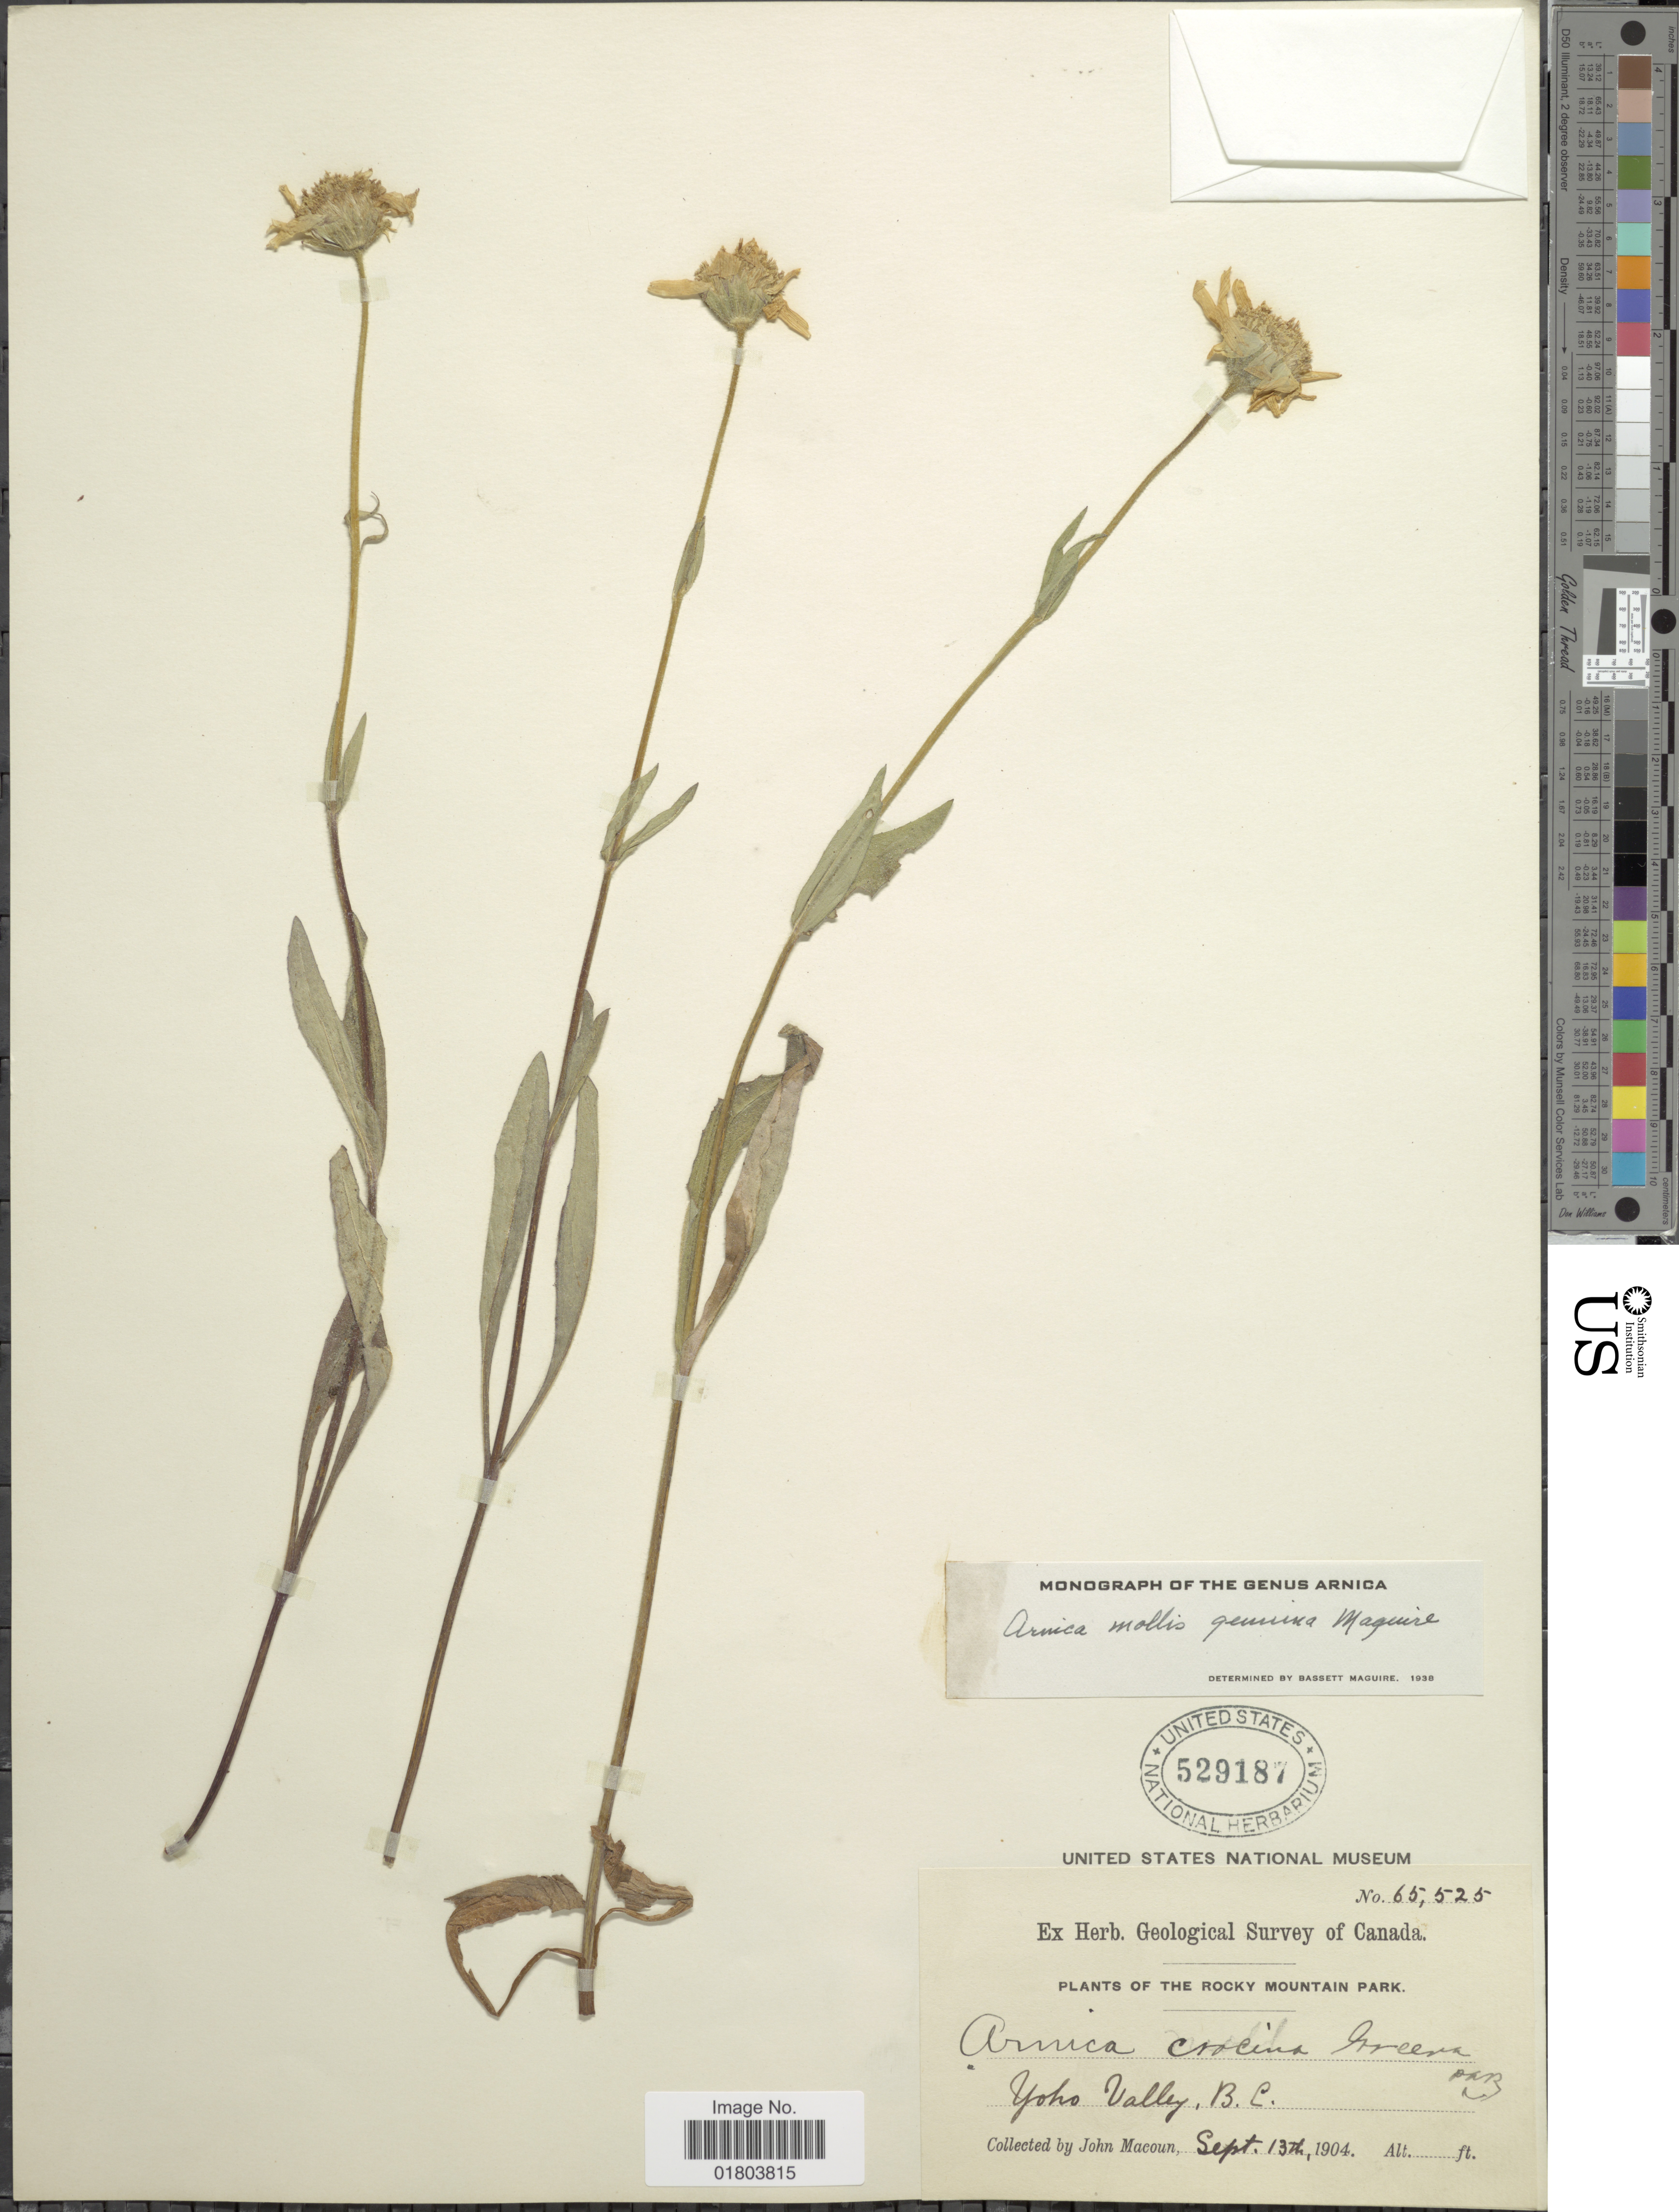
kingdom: Plantae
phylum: Tracheophyta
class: Magnoliopsida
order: Asterales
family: Asteraceae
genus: Arnica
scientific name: Arnica mollis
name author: Hook.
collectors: J. Macoun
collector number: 65525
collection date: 1904-09-13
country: Canada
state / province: British Columbia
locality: The Rocky Mountain Park, Yoho Valley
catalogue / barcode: US 529187